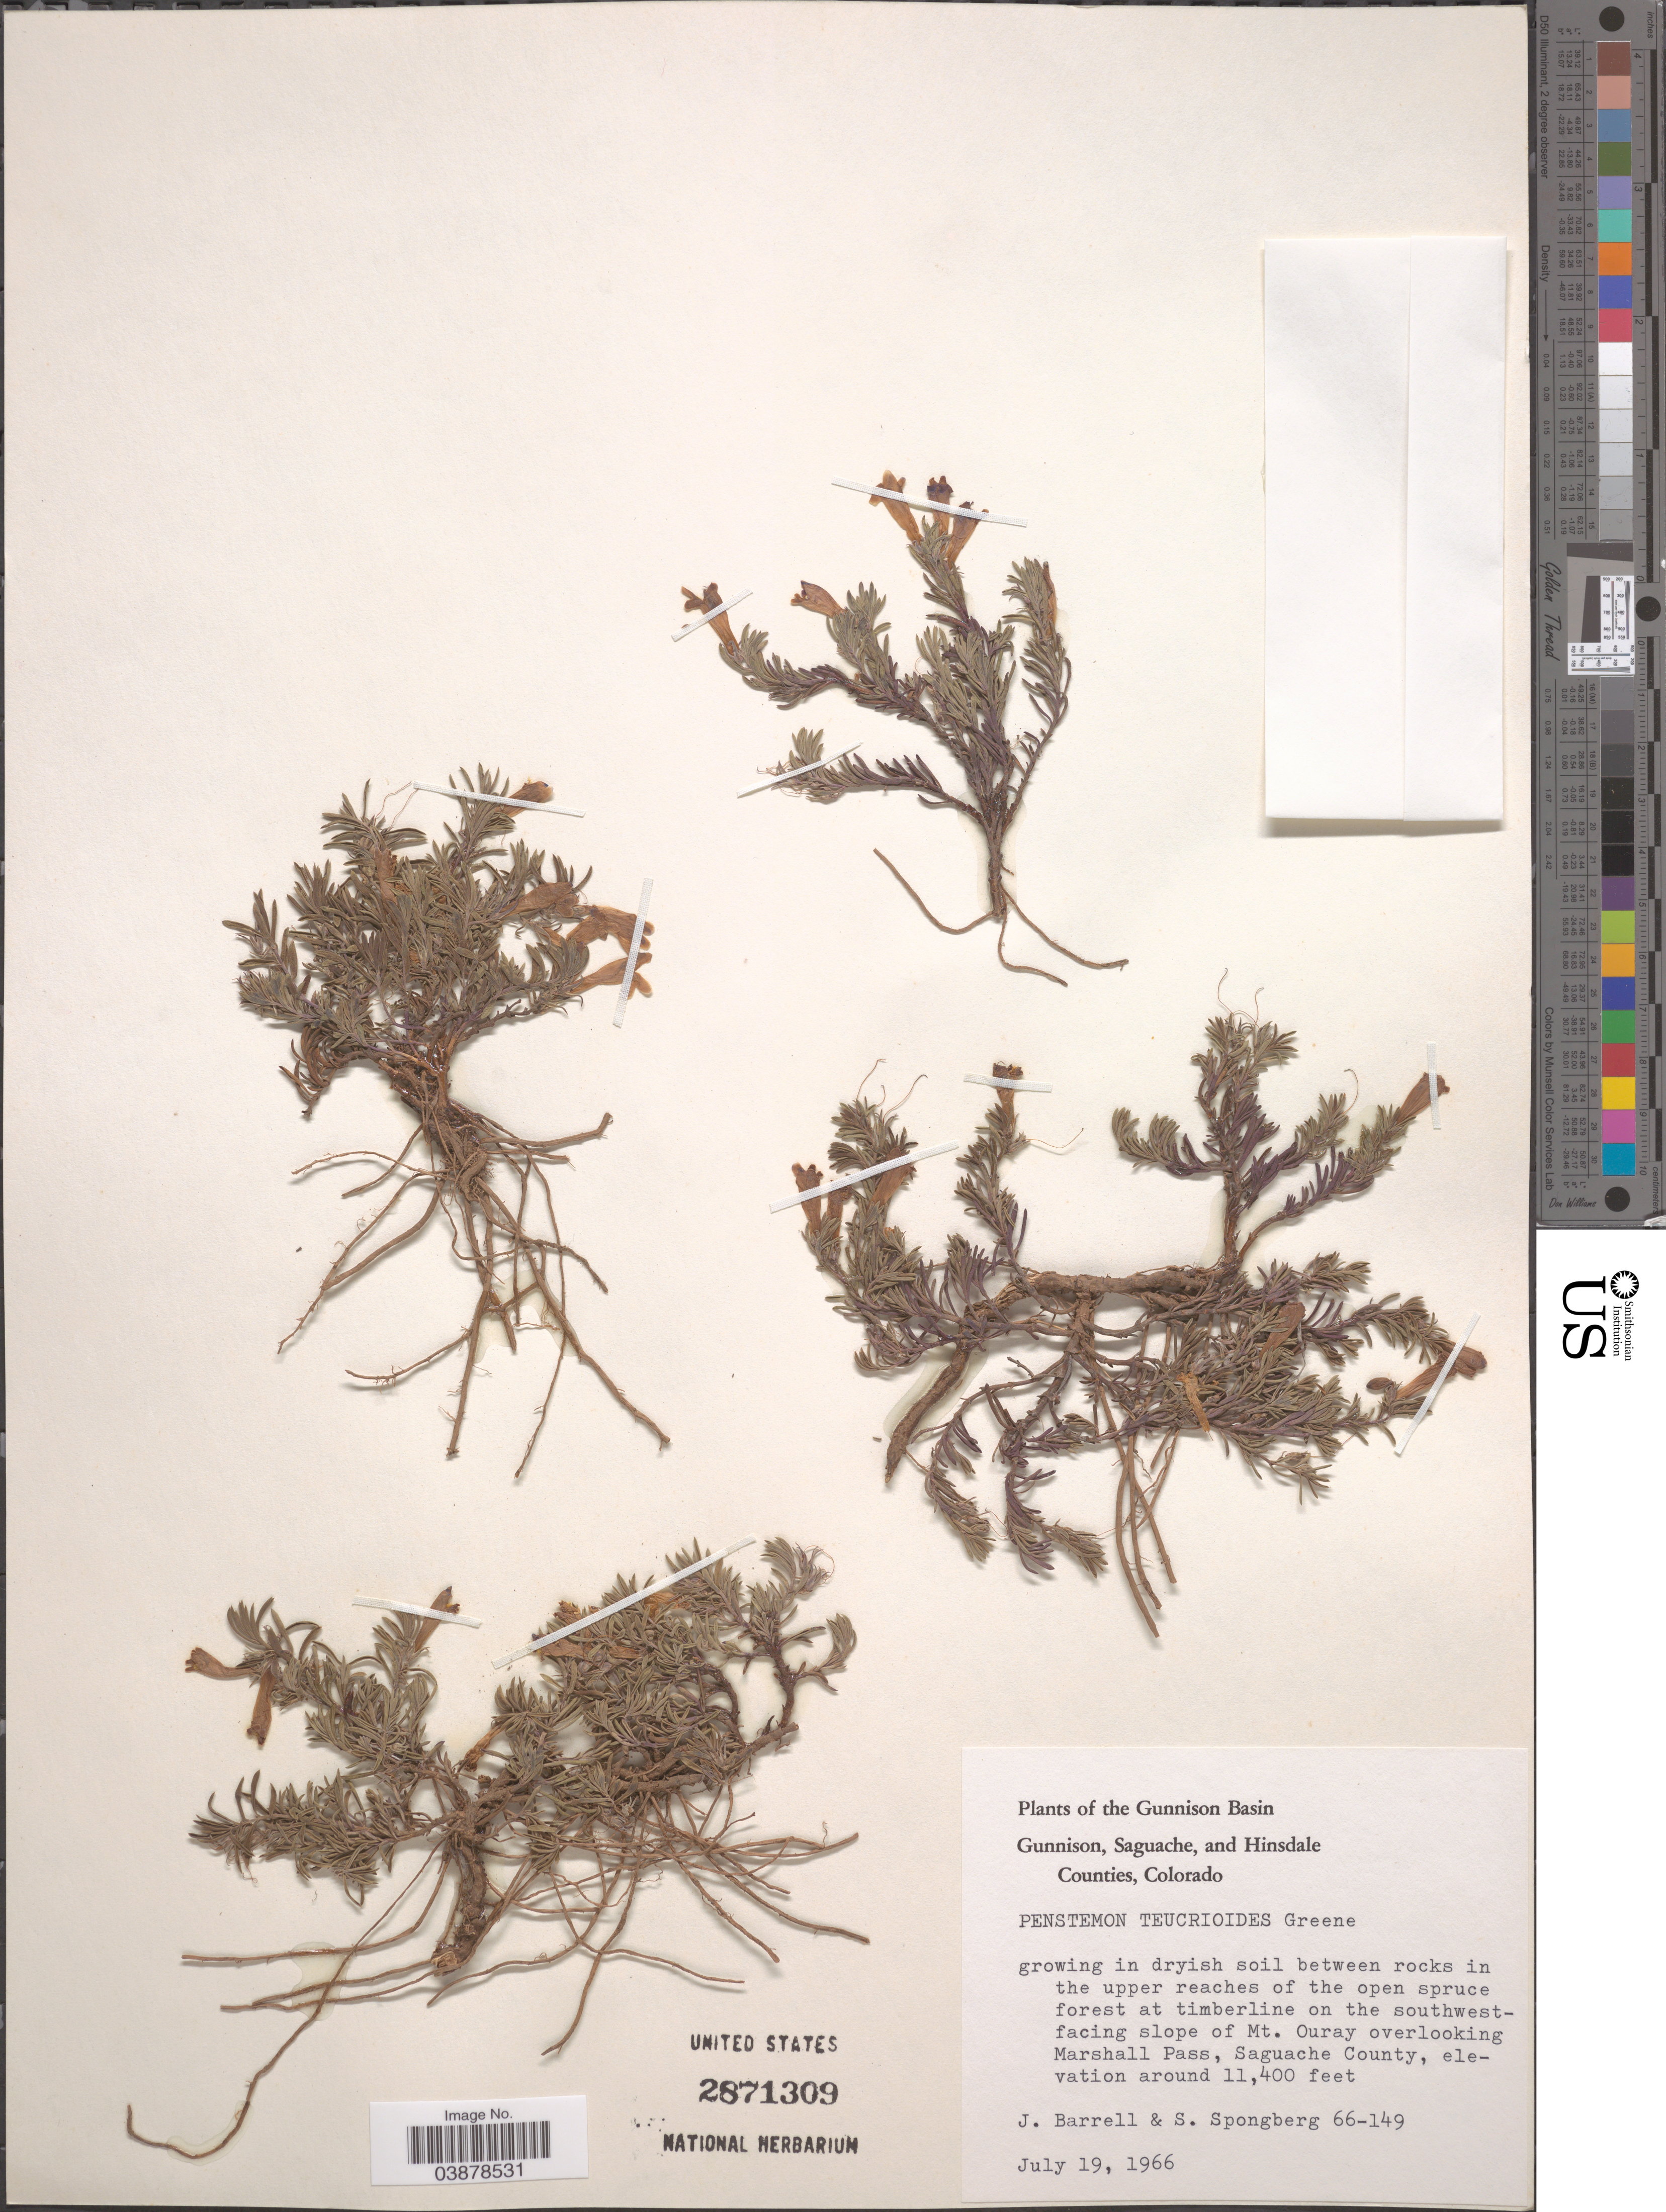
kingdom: Plantae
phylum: Tracheophyta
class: Magnoliopsida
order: Lamiales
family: Plantaginaceae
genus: Penstemon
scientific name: Penstemon teucrioides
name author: Greene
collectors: J. Barrell & S. A.Spongberg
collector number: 66-149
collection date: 1966-07-19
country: United States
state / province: Colorado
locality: The Gunnison Basin. At timberline on the southwest-facing slope of Mt. Ouray overlooking Marshall Pass, Saguache County.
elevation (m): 3475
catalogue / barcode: US 2871309